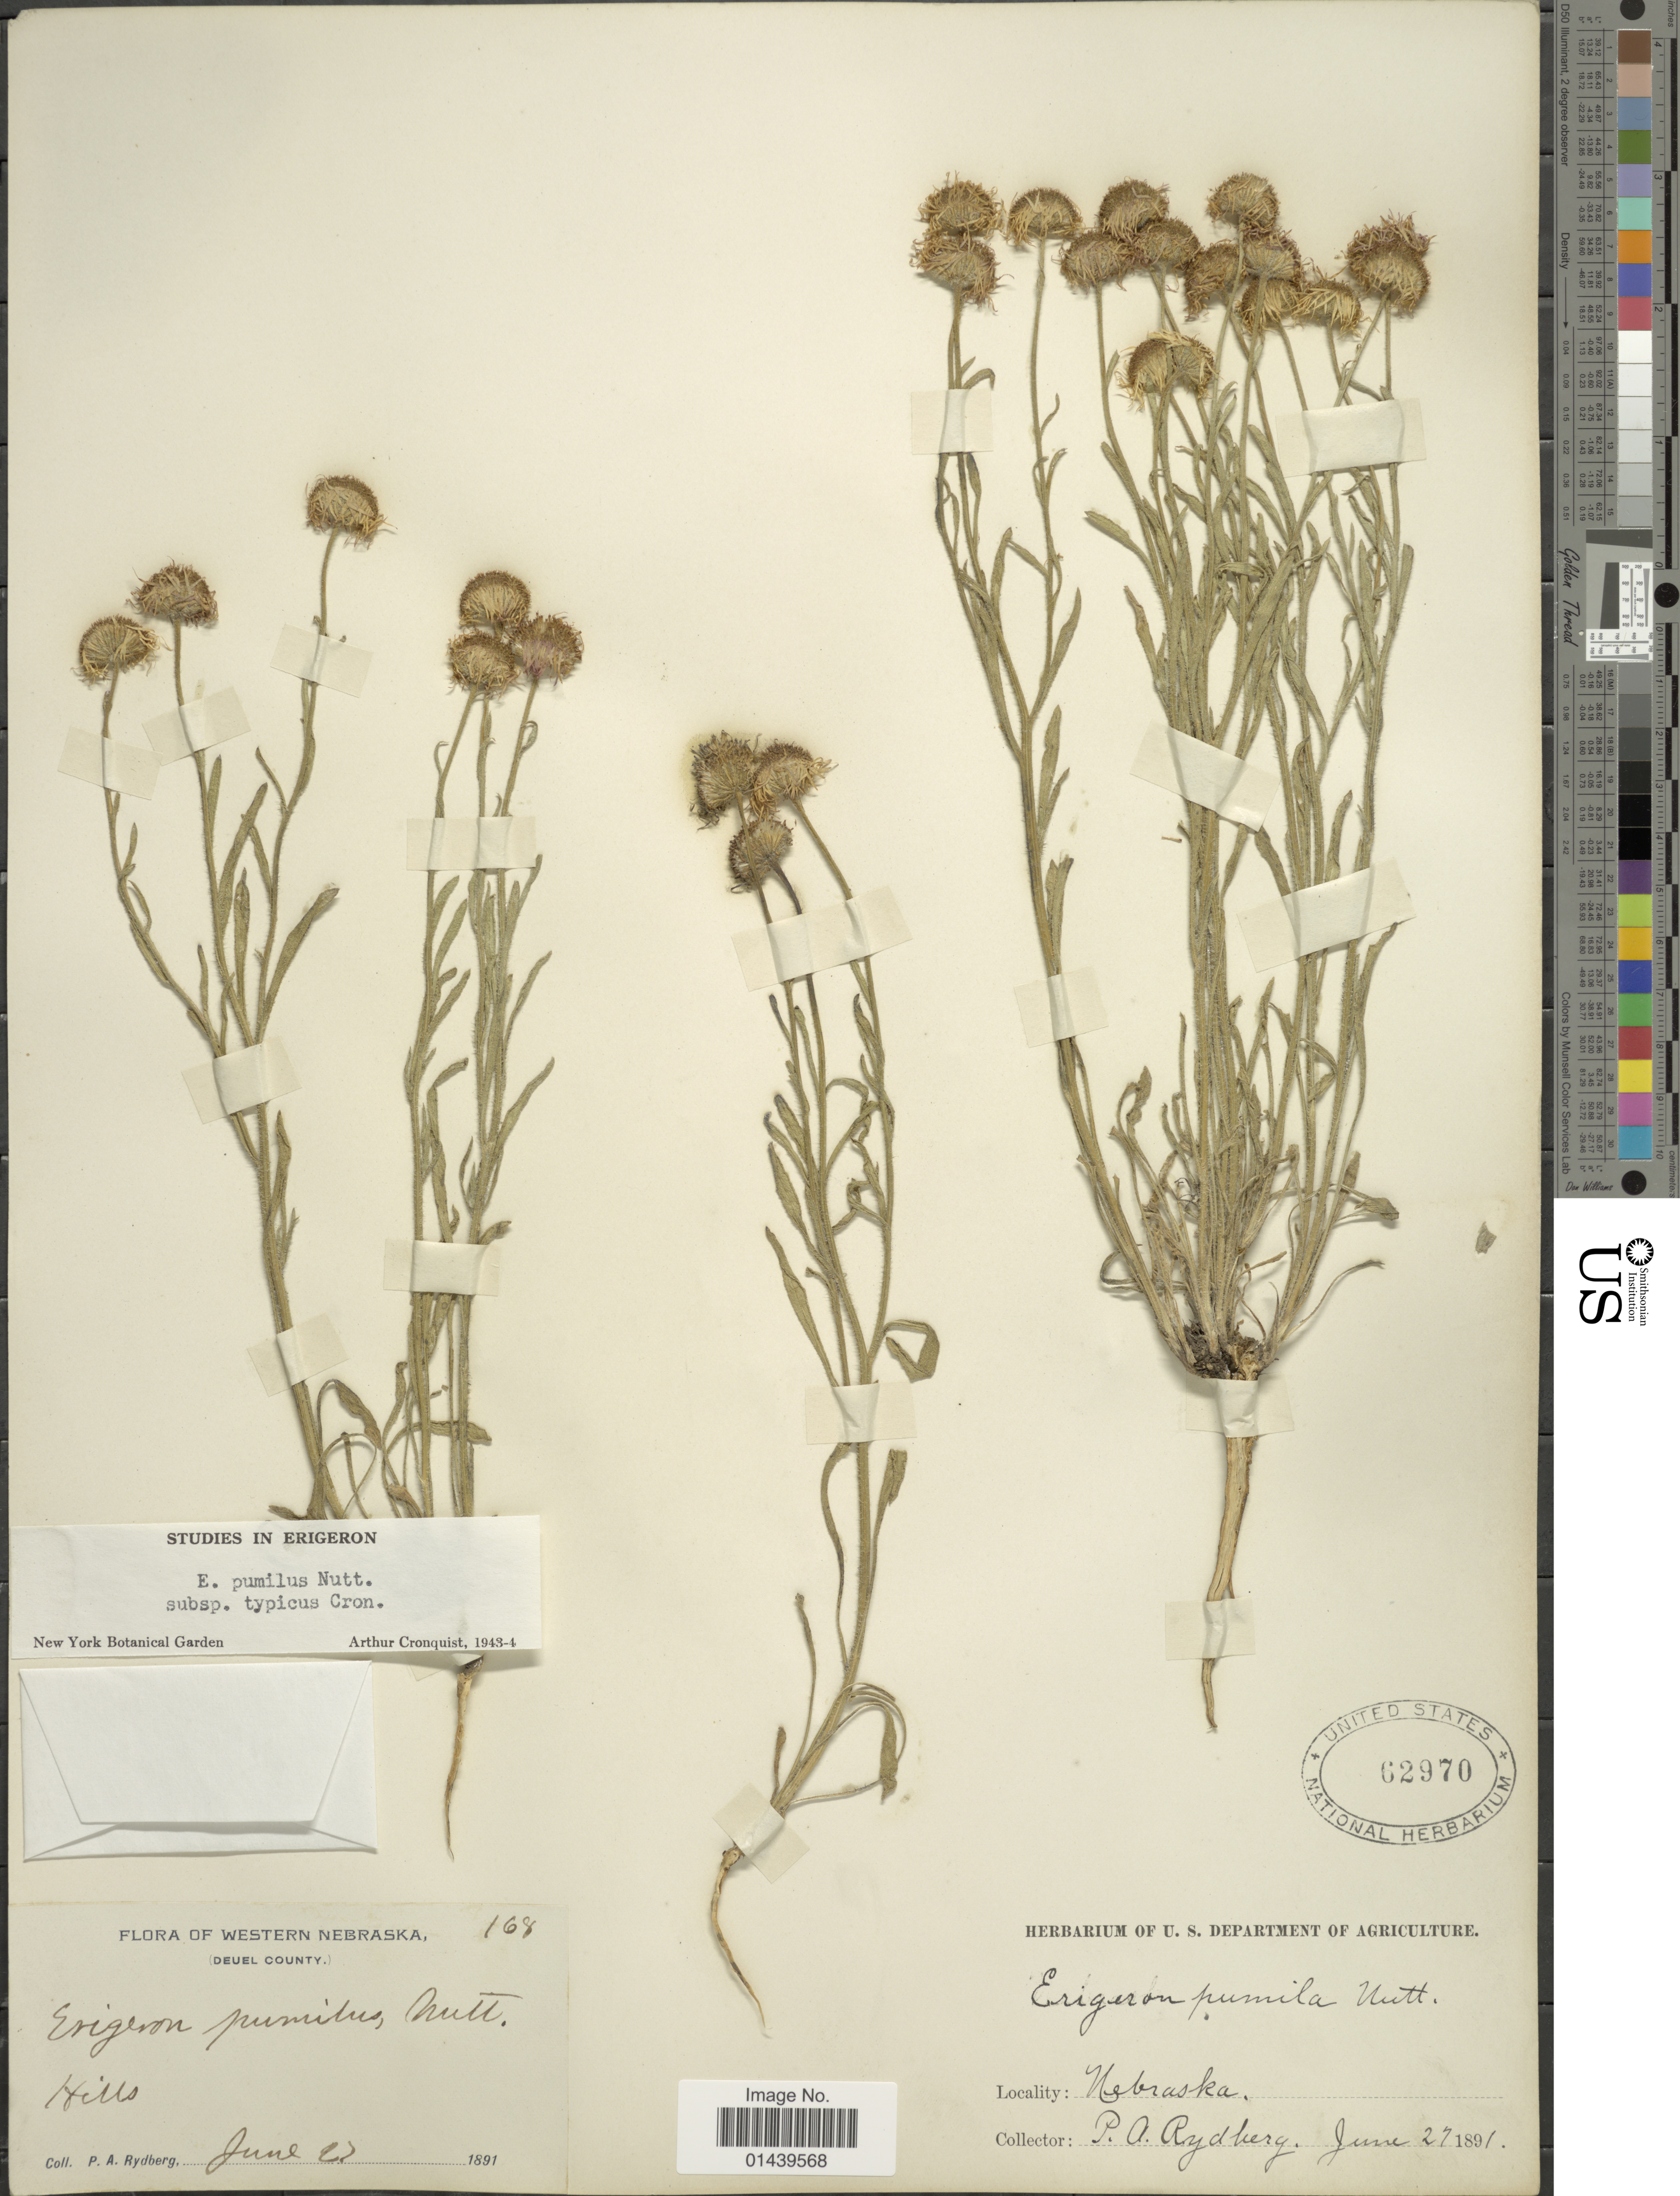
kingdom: Plantae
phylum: Tracheophyta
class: Magnoliopsida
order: Asterales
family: Asteraceae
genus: Erigeron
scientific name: Erigeron pumilus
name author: Nutt.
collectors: P. A. Rydberg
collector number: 168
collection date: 1891-06-27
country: United States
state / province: Nebraska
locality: Deuel County. Western Nebraska. Hills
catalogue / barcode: US 62970